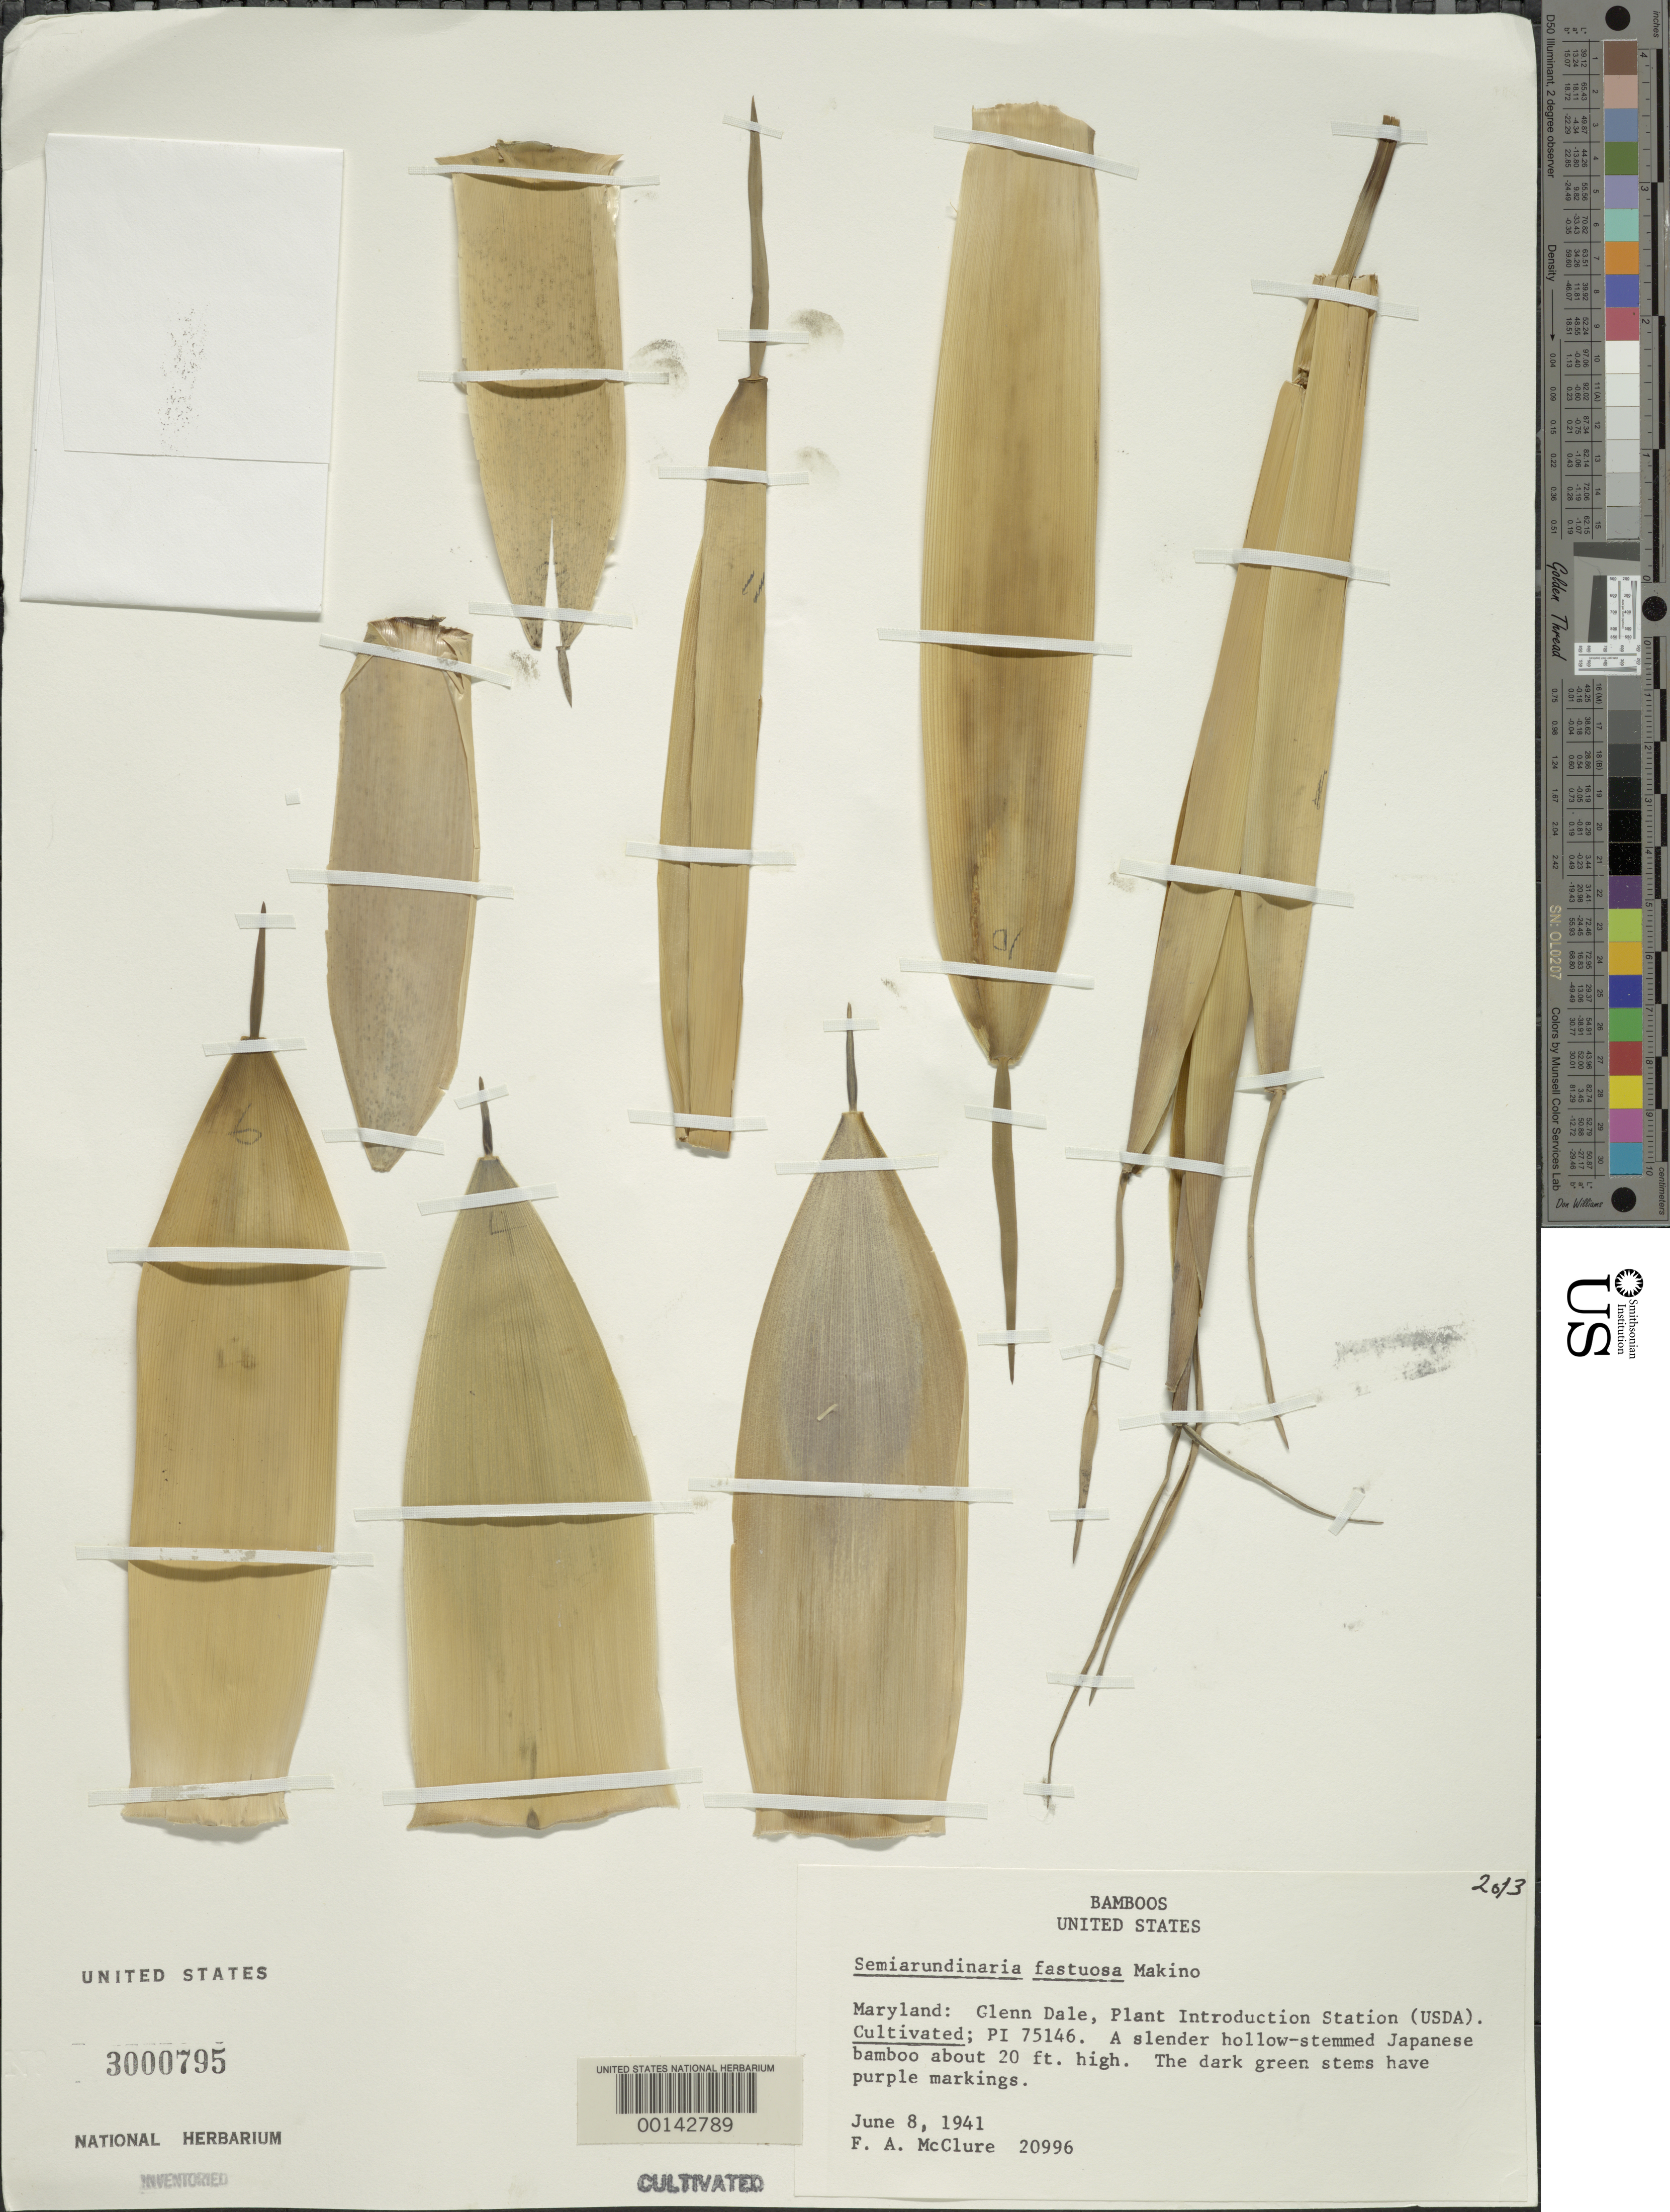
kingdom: Plantae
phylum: Tracheophyta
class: Liliopsida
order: Poales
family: Poaceae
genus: Semiarundinaria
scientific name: Semiarundinaria fastuosa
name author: Makino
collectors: F. A. McClure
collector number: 20996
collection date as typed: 08 Jun 1941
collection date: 1941-06-08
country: United States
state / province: Maryland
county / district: Prince George's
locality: Glenn dale, usda pi stat.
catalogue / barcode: US 3000795